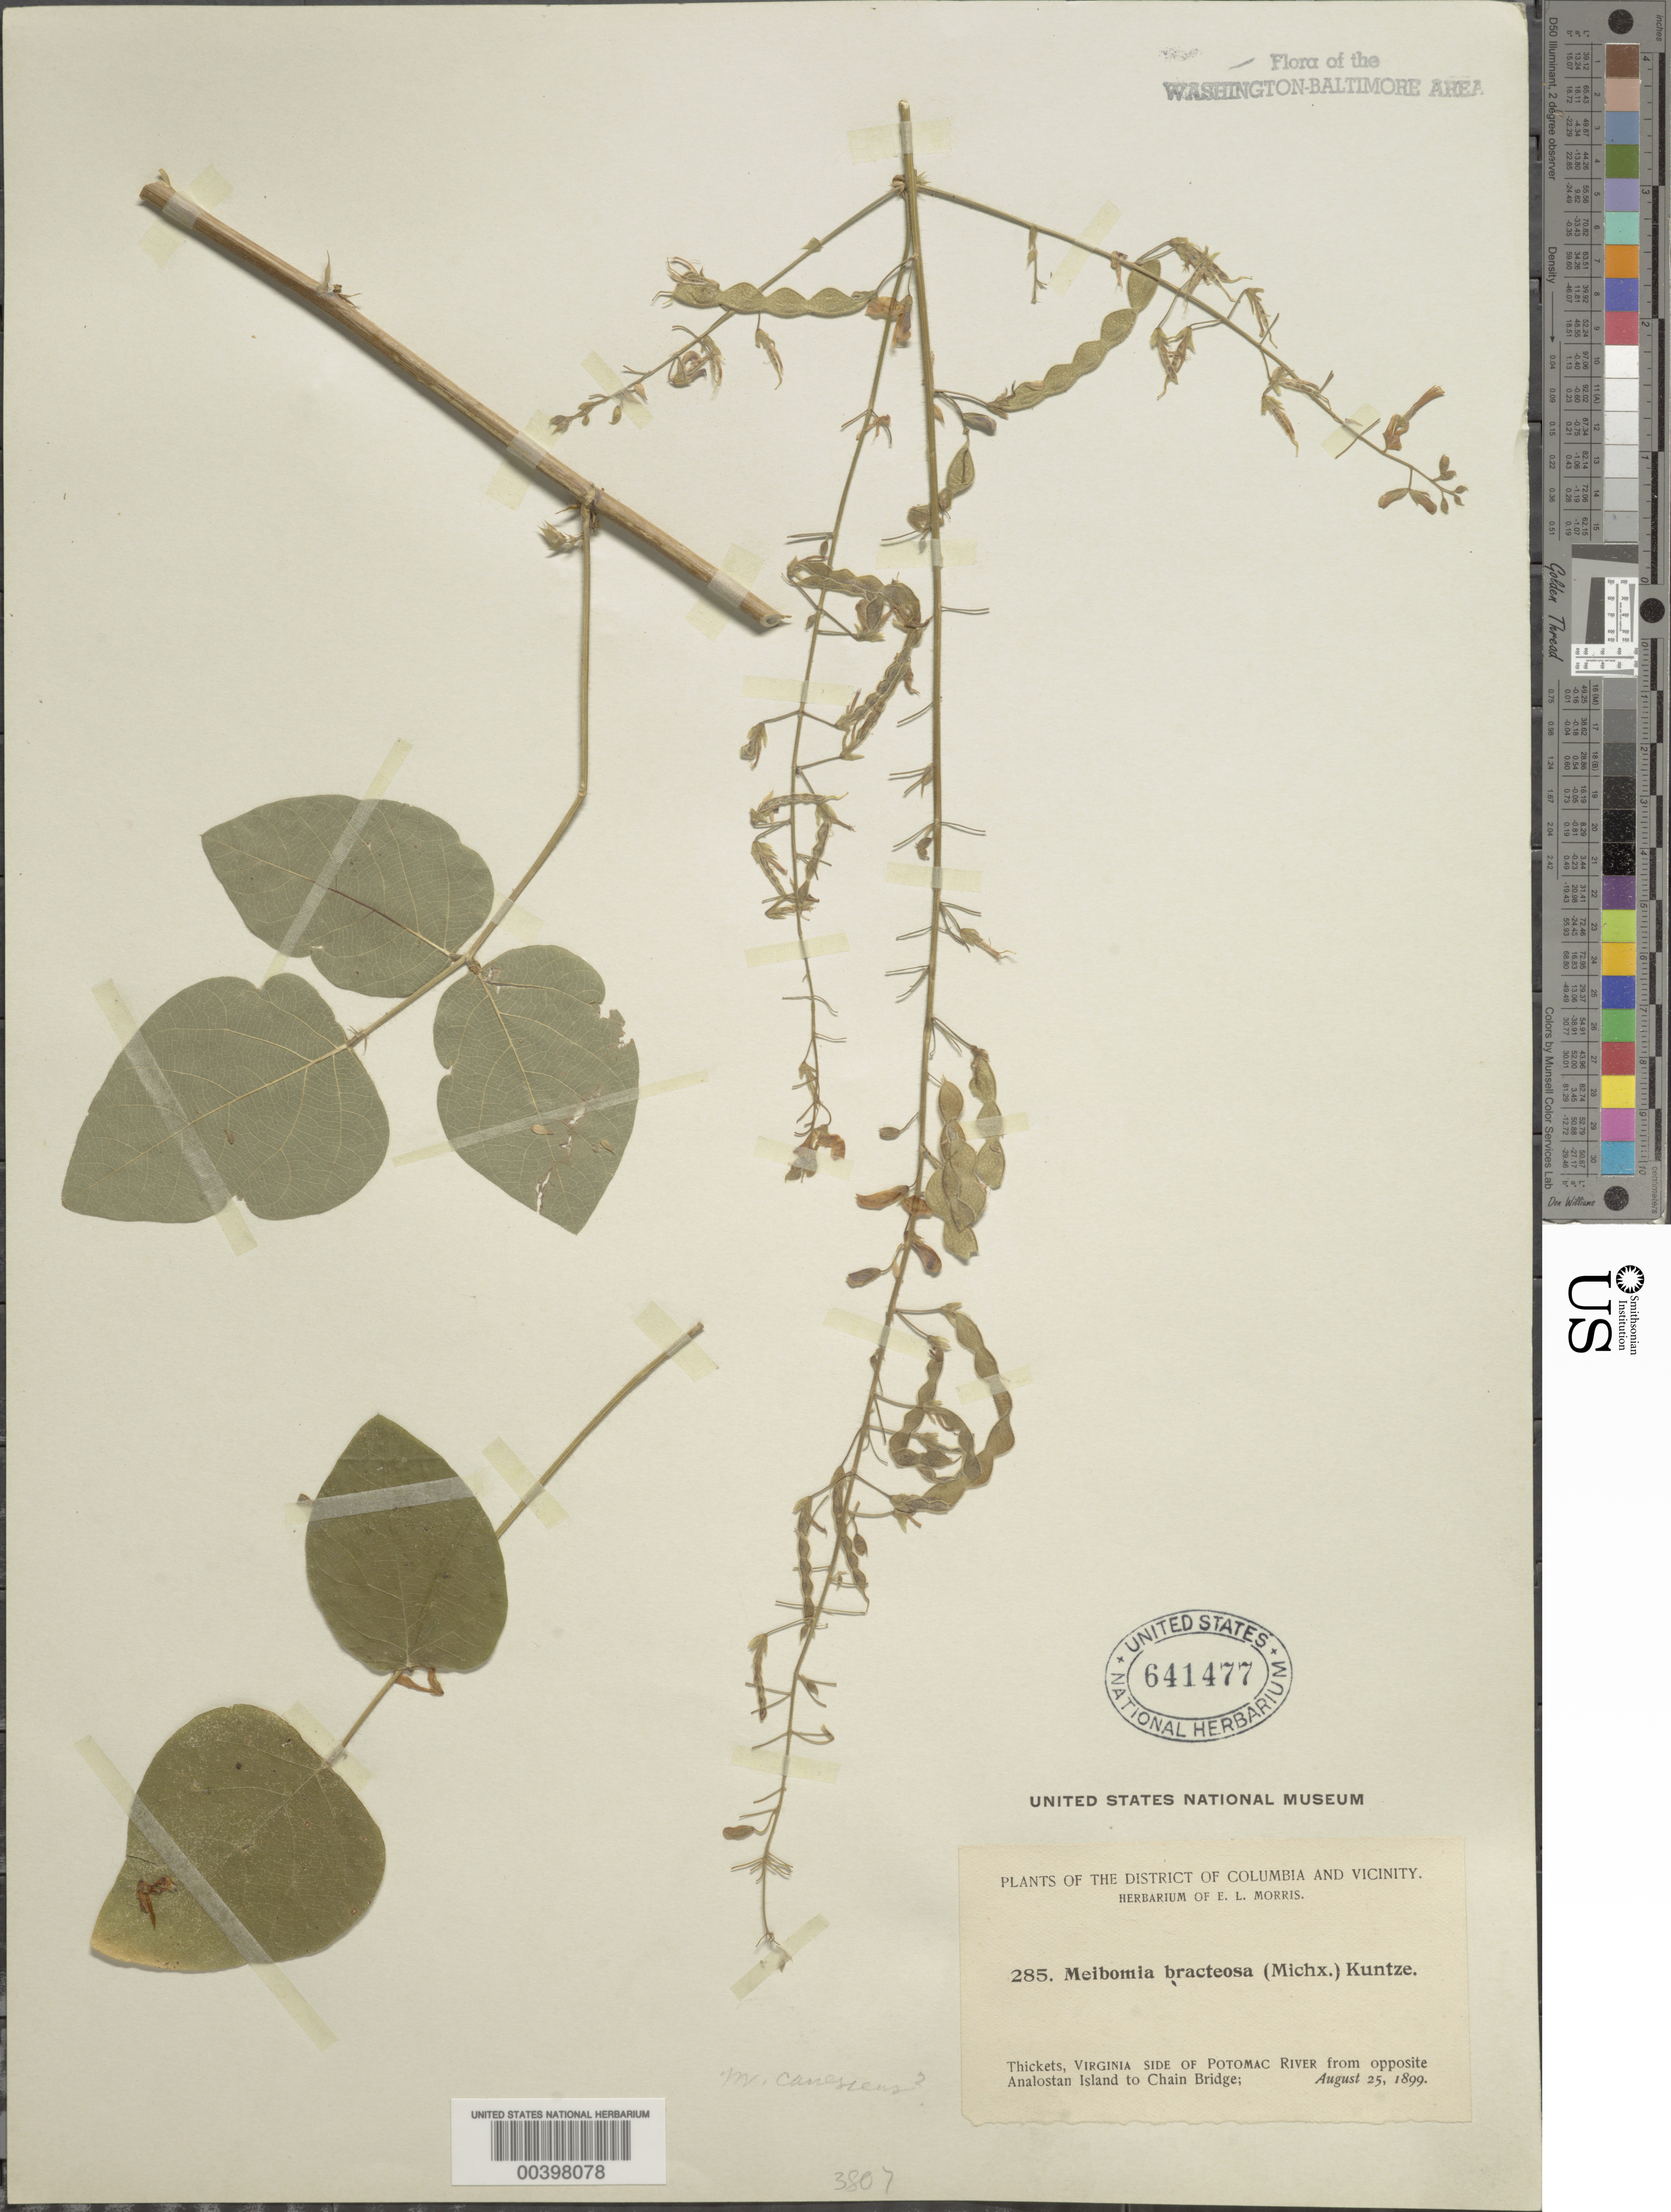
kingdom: Plantae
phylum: Tracheophyta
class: Magnoliopsida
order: Fabales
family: Fabaceae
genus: Desmodium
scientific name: Desmodium canescens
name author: (L.) DC.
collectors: E. L. Morris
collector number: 285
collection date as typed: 25 Aug 1899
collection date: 1899-08-25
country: United States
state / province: Virginia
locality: From Analostan Island to Chain Bridge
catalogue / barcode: US 641477